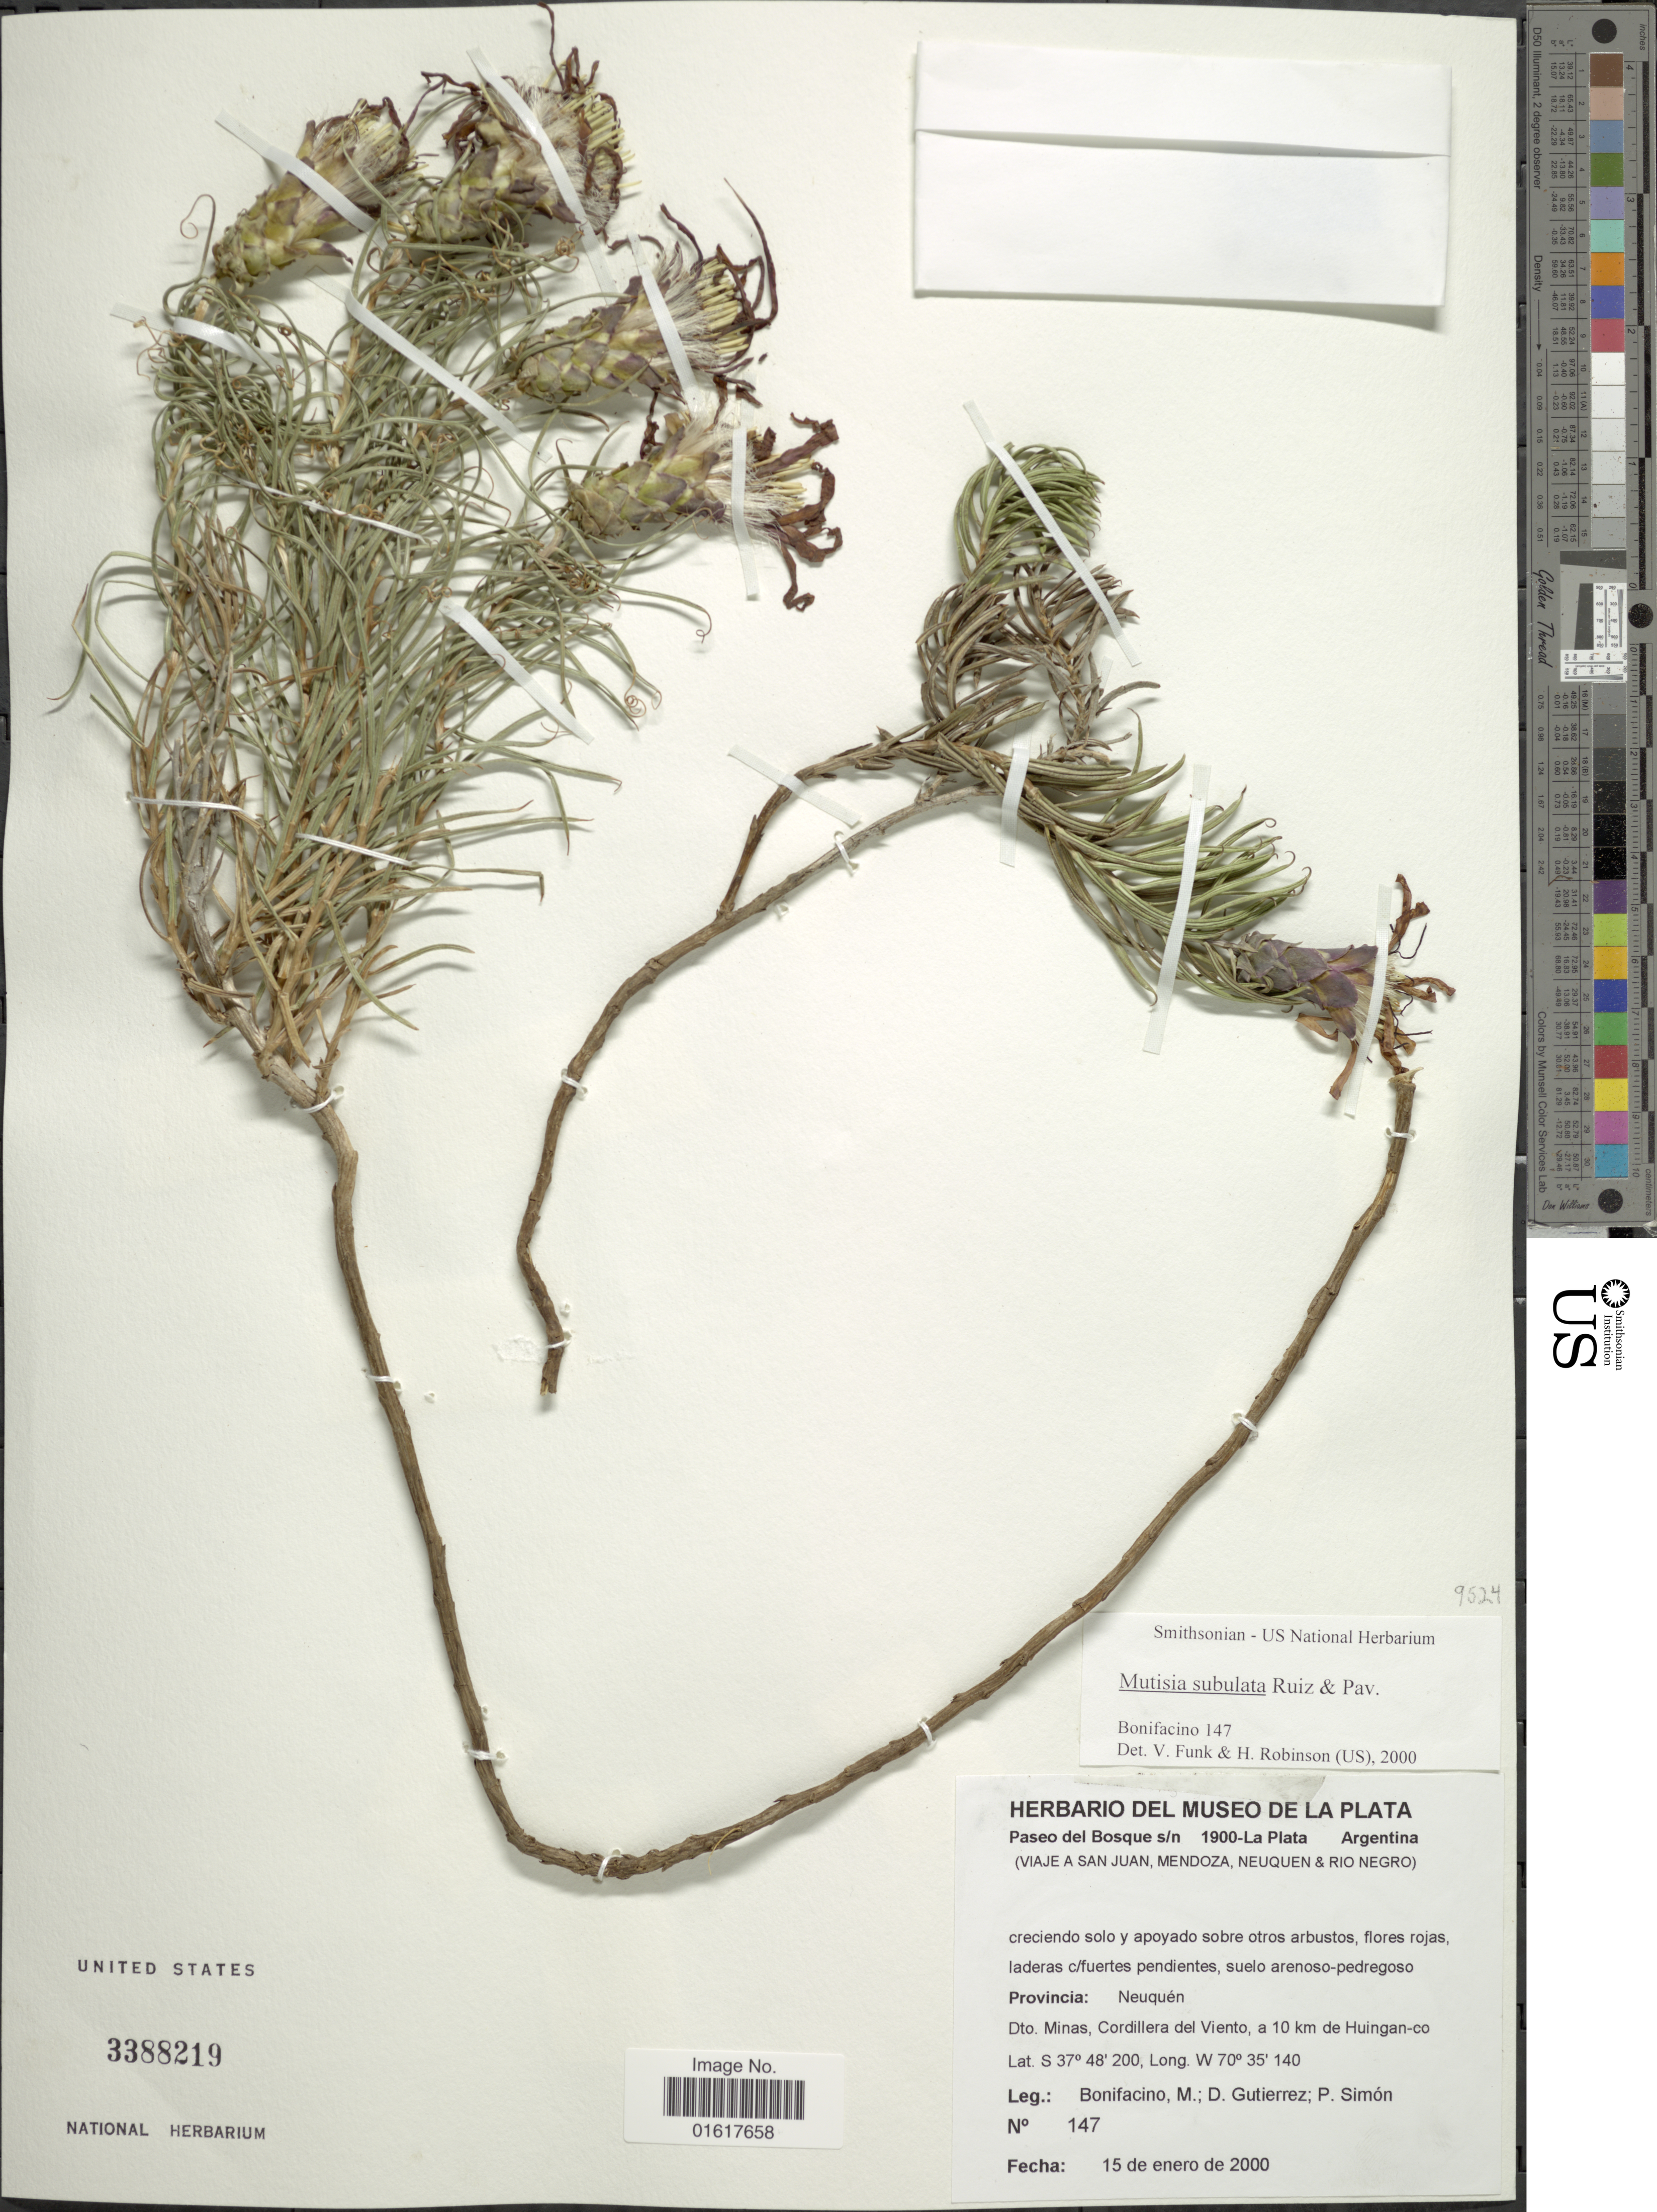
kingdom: Plantae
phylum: Tracheophyta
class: Magnoliopsida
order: Asterales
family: Asteraceae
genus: Mutisia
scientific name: Mutisia subulata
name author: Ruiz & Pav.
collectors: M. Bonifacino, D. G. Gutiérrez & P. Simon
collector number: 0147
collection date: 2000-01-15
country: Argentina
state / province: Neuquen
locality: Dto. Minas, Cordillera del Viento, a 10 km de Huingan-co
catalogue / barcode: US 3388219